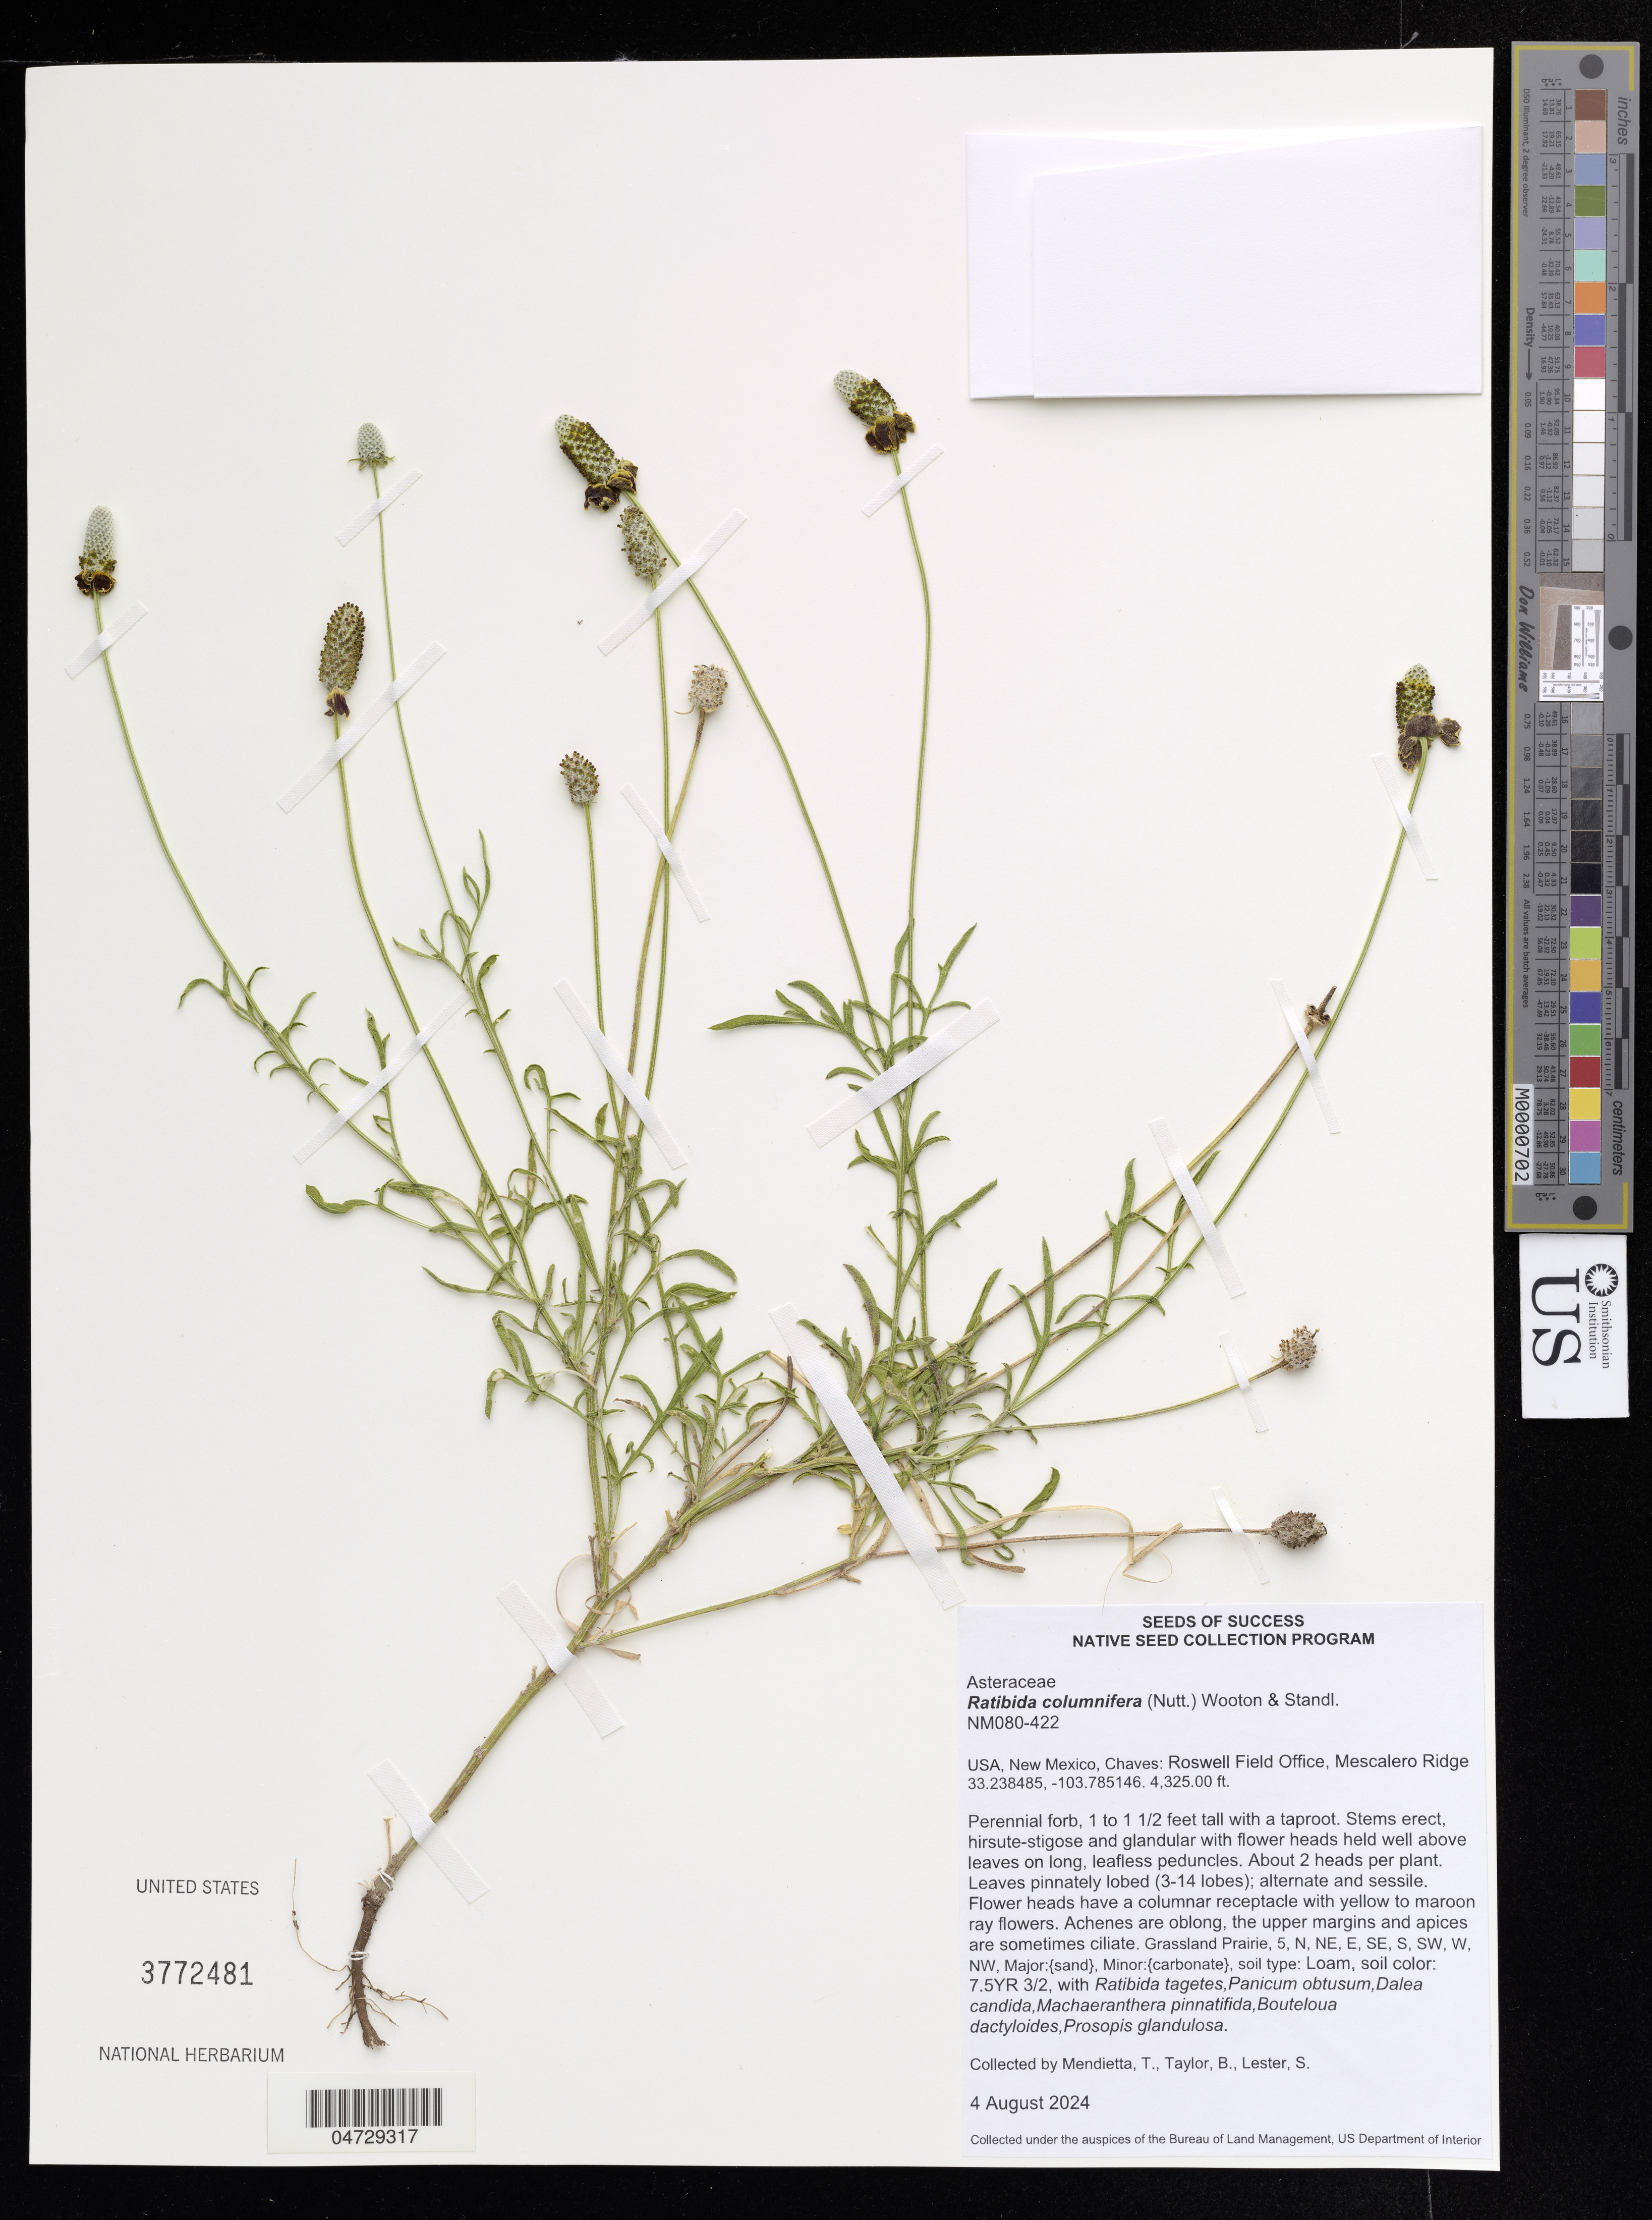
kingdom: Plantae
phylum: Tracheophyta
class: Magnoliopsida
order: Asterales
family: Asteraceae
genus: Ratibida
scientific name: Ratibida columnifera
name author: (Nutt.) Wooton & Standl.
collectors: T. Mendietta, B. Taylor & S. Lester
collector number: NM080-422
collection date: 2024-08-04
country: United States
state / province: New Mexico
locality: Chaves: Roswell Field Office, Mescalero Ridge.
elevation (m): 1318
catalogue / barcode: US 3772481